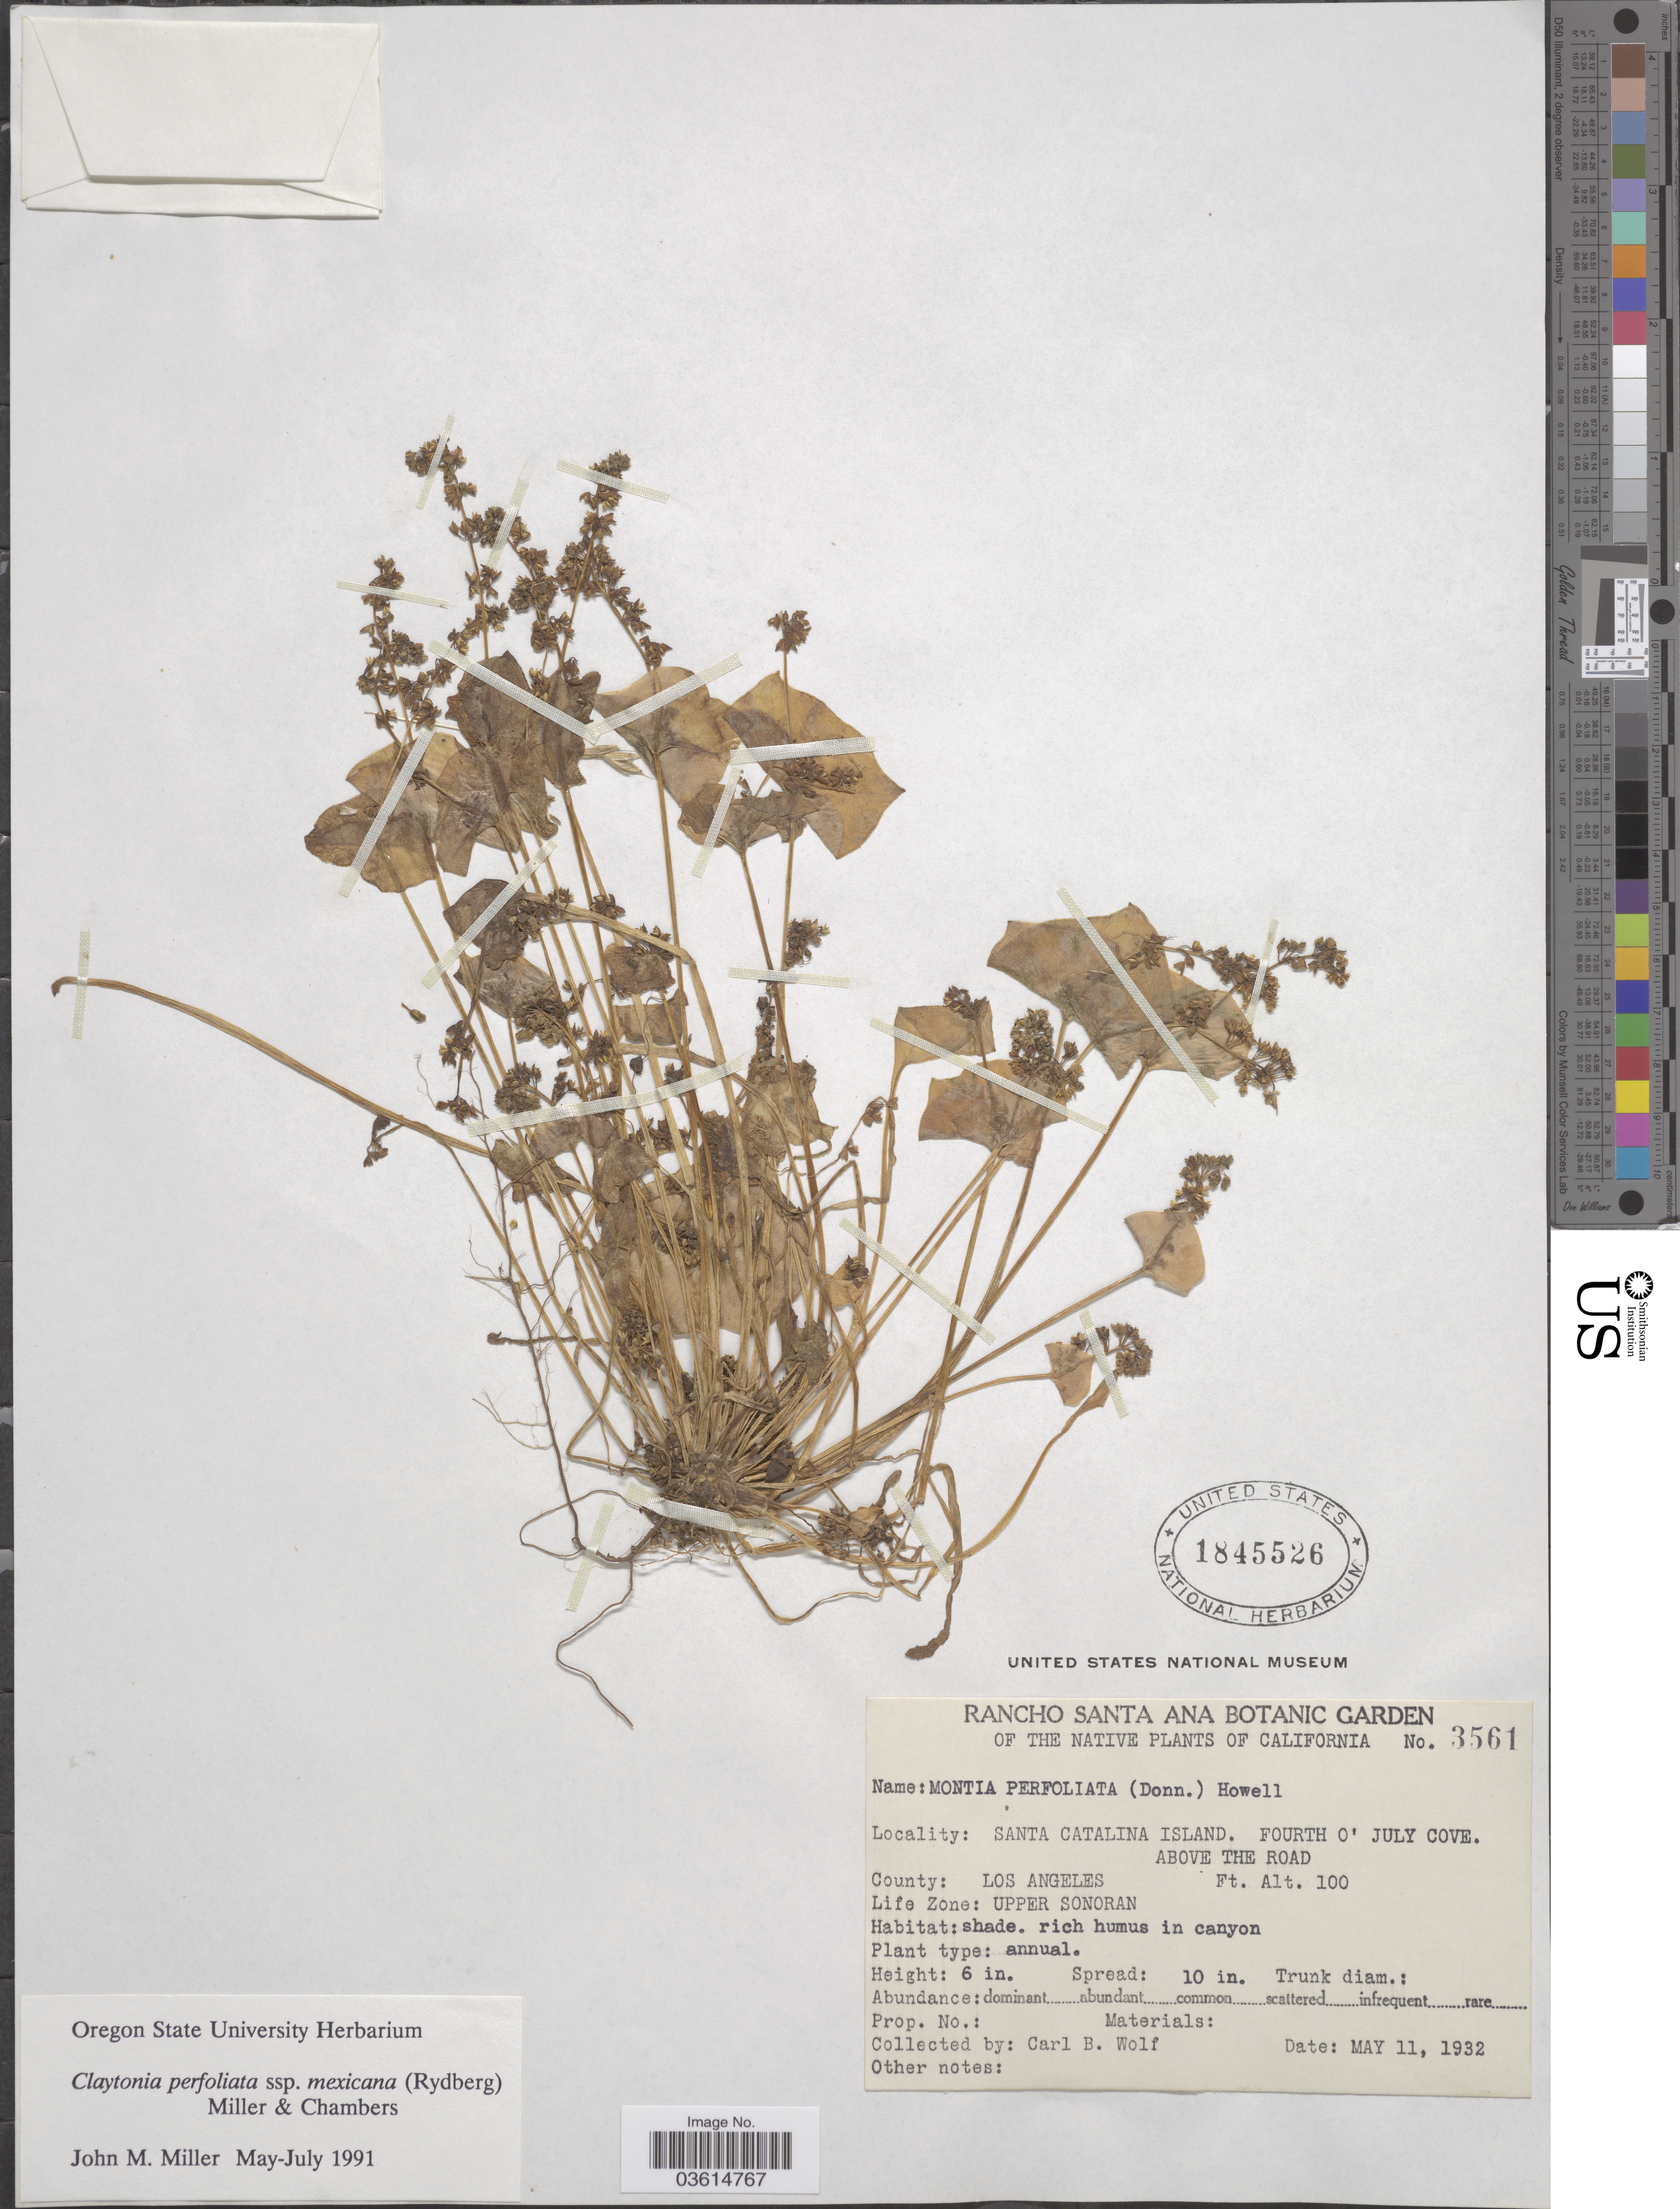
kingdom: Plantae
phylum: Tracheophyta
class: Magnoliopsida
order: Caryophyllales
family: Montiaceae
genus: Claytonia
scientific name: Claytonia perfoliata subsp. mexicana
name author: (Rydb.) Mill. & Chambers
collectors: C. B. Wolf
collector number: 3561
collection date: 1932-05-11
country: United States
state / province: California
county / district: Los Angeles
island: Santa Catalina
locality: Santa Catalina Island, Fourth O' July Cove. Above the road. County: Los Angeles. Life Zone: Upper Sonoran.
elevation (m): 30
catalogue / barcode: US 1845526